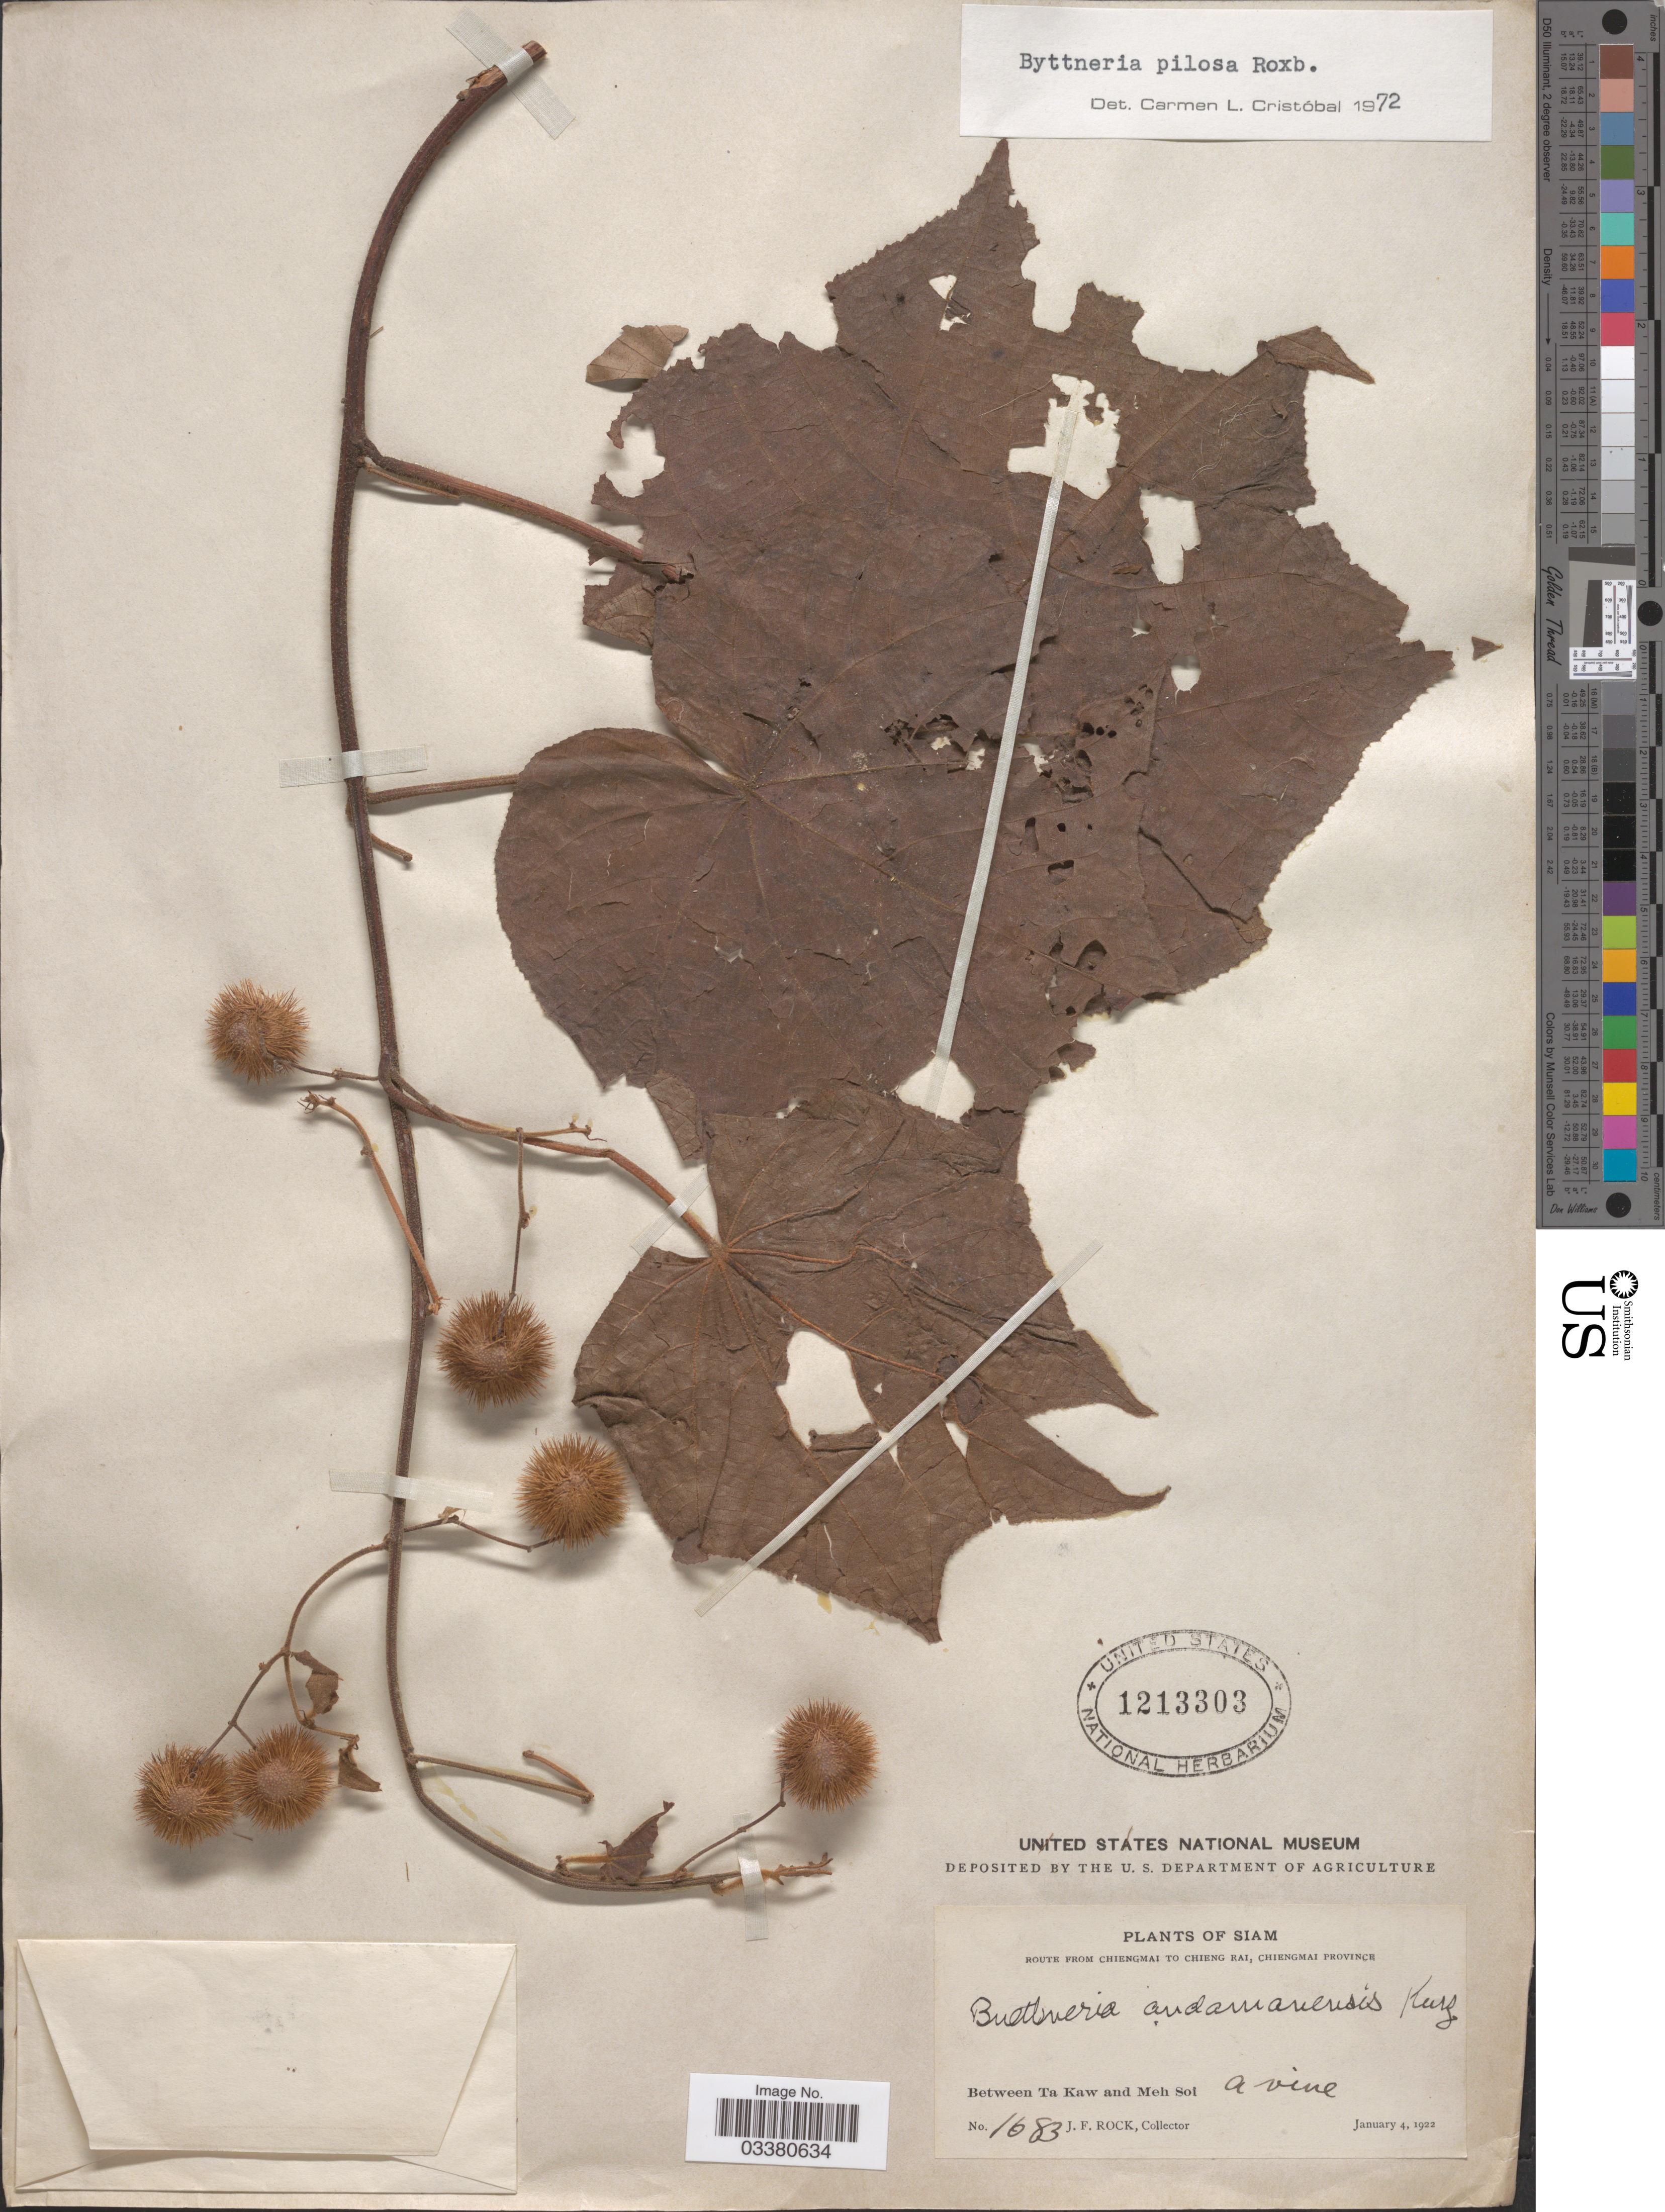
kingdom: Plantae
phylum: Tracheophyta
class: Magnoliopsida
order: Malvales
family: Malvaceae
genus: Byttneria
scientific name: Byttneria andamanensis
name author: Kurz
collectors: J. Rock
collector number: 1683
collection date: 1922-01-04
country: Thailand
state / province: Chiang Mai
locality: Route from Chiengmai to Chieng Rai, Chiengmai Province. Between Ta Kaw and Meh Soi.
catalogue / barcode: US 1213303